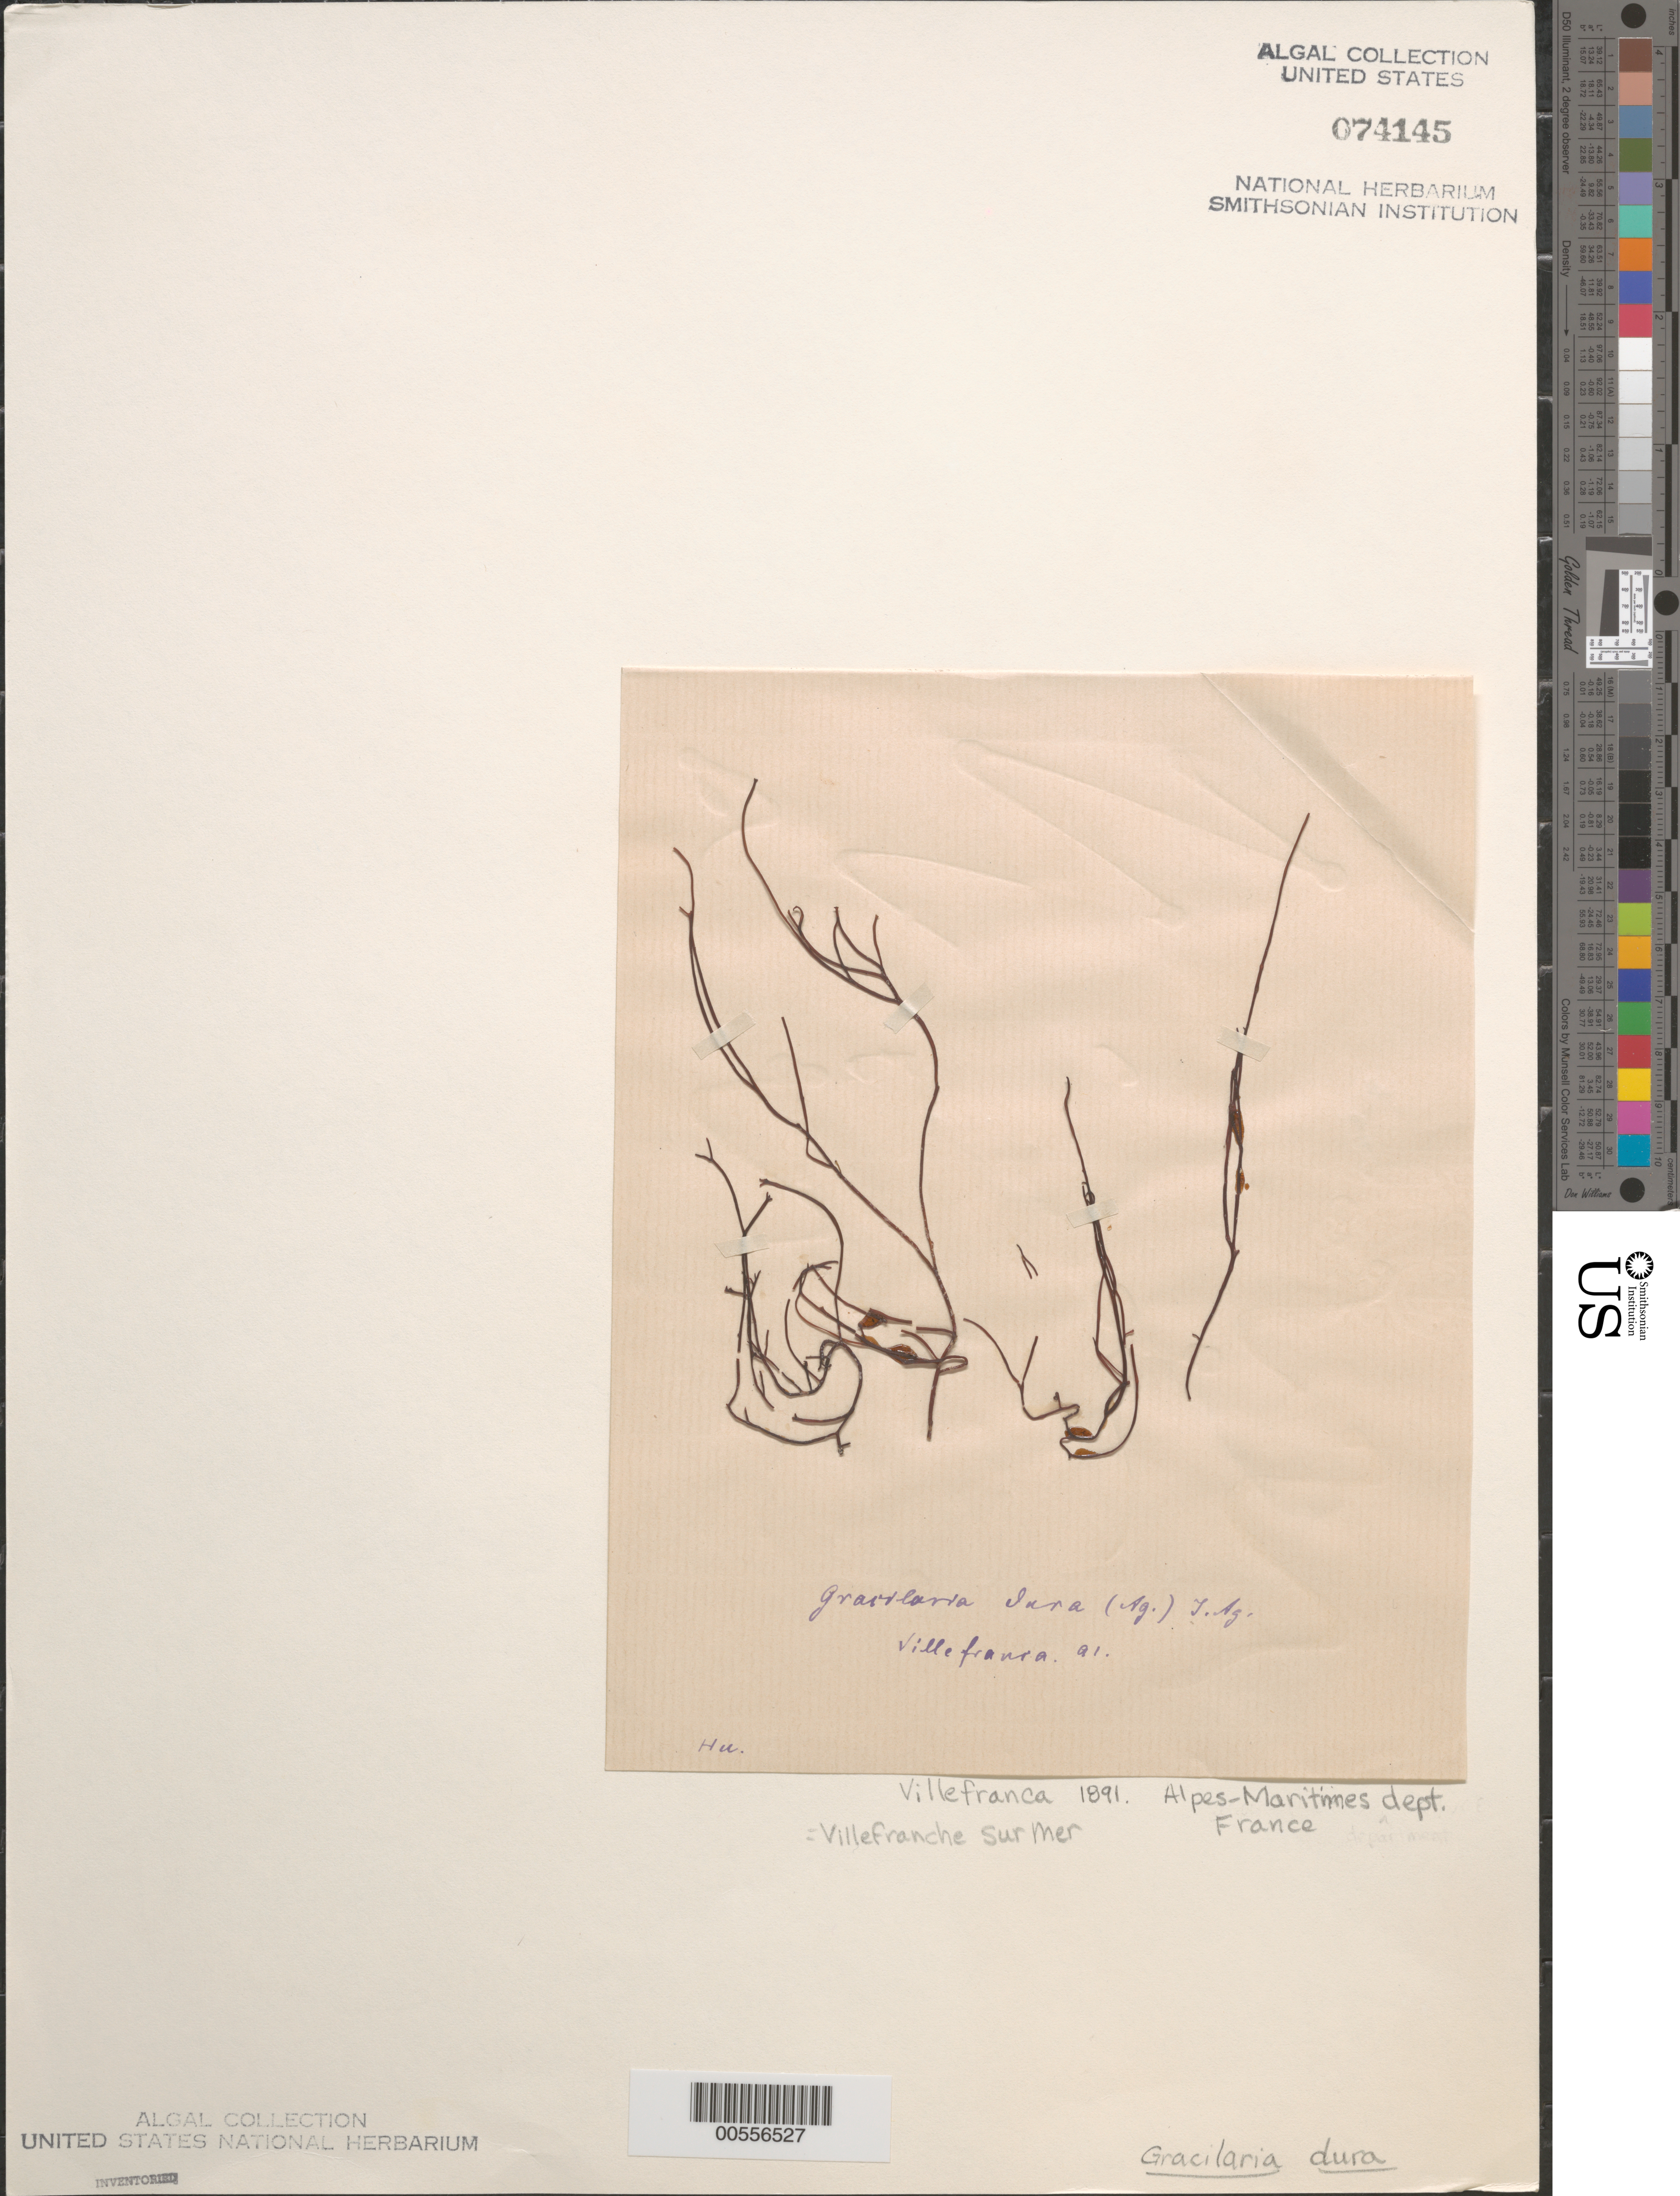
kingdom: Plantae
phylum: Rhodophyta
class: Florideophyceae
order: Gracilariales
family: Gracilariaceae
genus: Gracilaria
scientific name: Gracilaria dura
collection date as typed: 1891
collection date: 1891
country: France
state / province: Provence-Alpes-Côte d'Azur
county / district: Alpes-Maritimes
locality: Villefranche sur Mer (Villefranca)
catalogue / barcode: US 74145